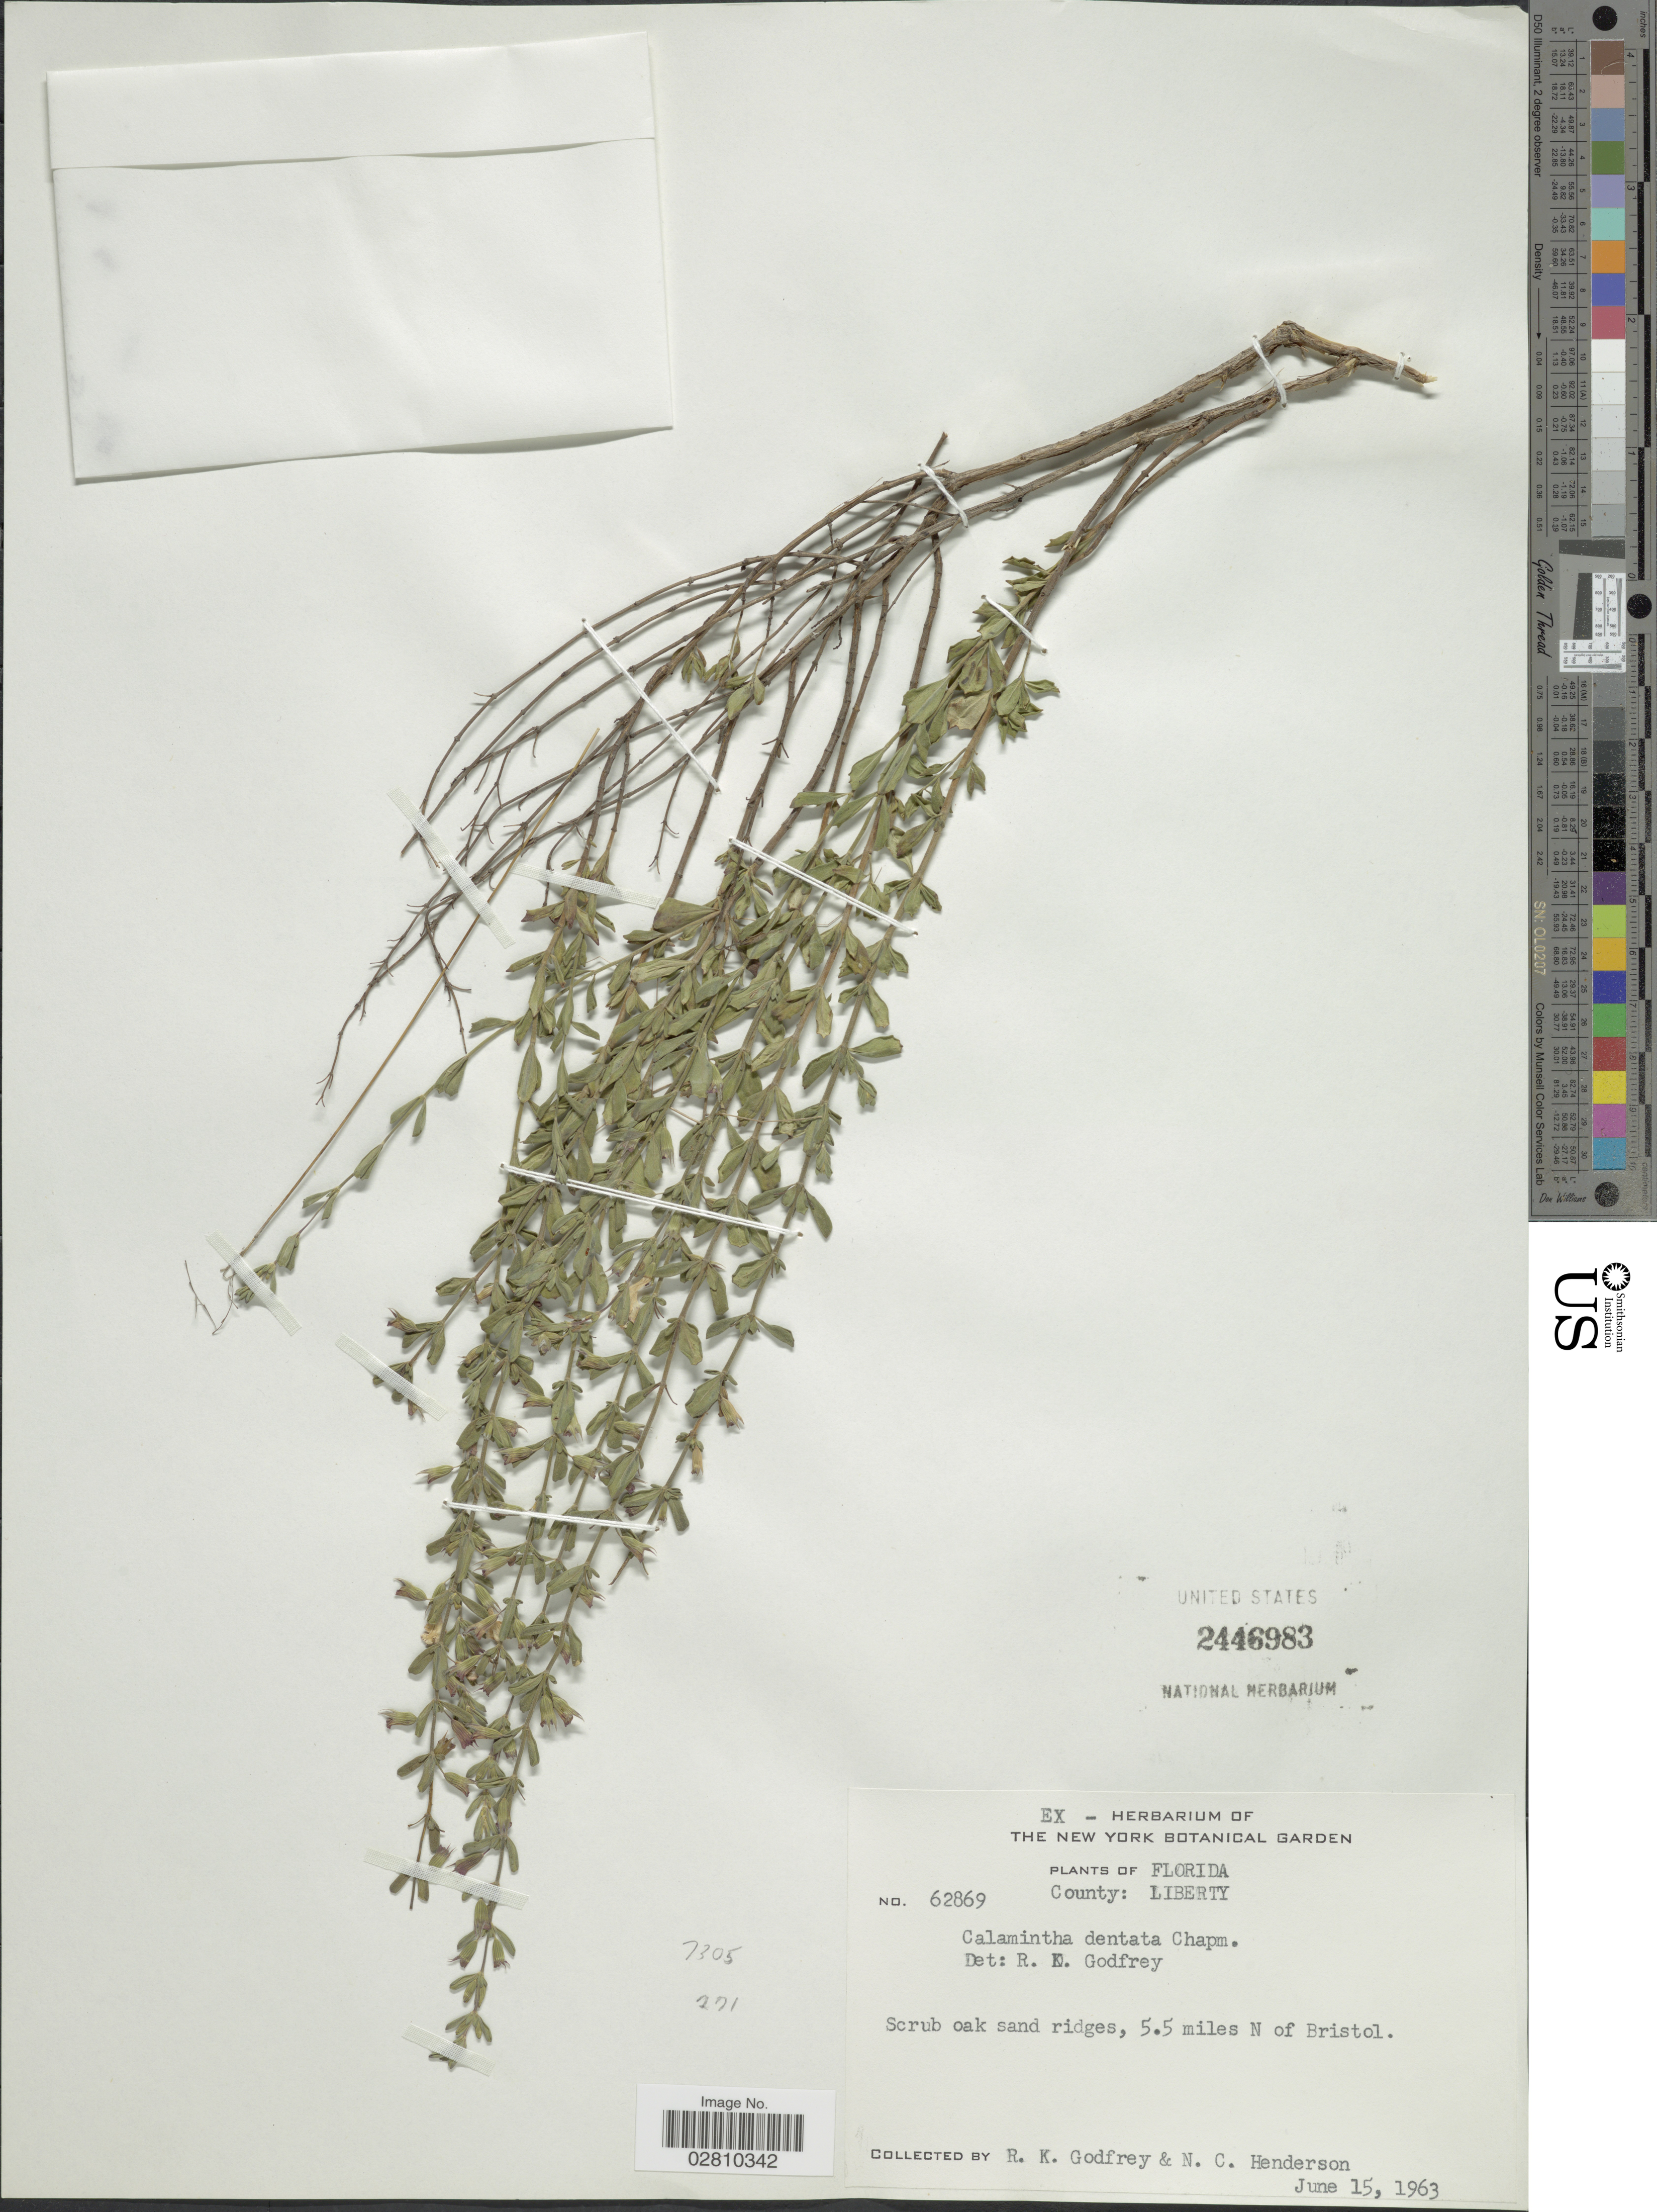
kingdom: Plantae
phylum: Tracheophyta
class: Magnoliopsida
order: Lamiales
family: Lamiaceae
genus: Clinopodium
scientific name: Clinopodium dentatum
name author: (Chapm.) Kuntze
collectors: R. K. Godfrey & N. C. Henderson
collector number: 62869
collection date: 1963-06-15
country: United States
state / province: Florida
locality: County: Liberty. Scrub oak sand ridges, 5.5 miles N of Bristol.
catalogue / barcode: US 2446983